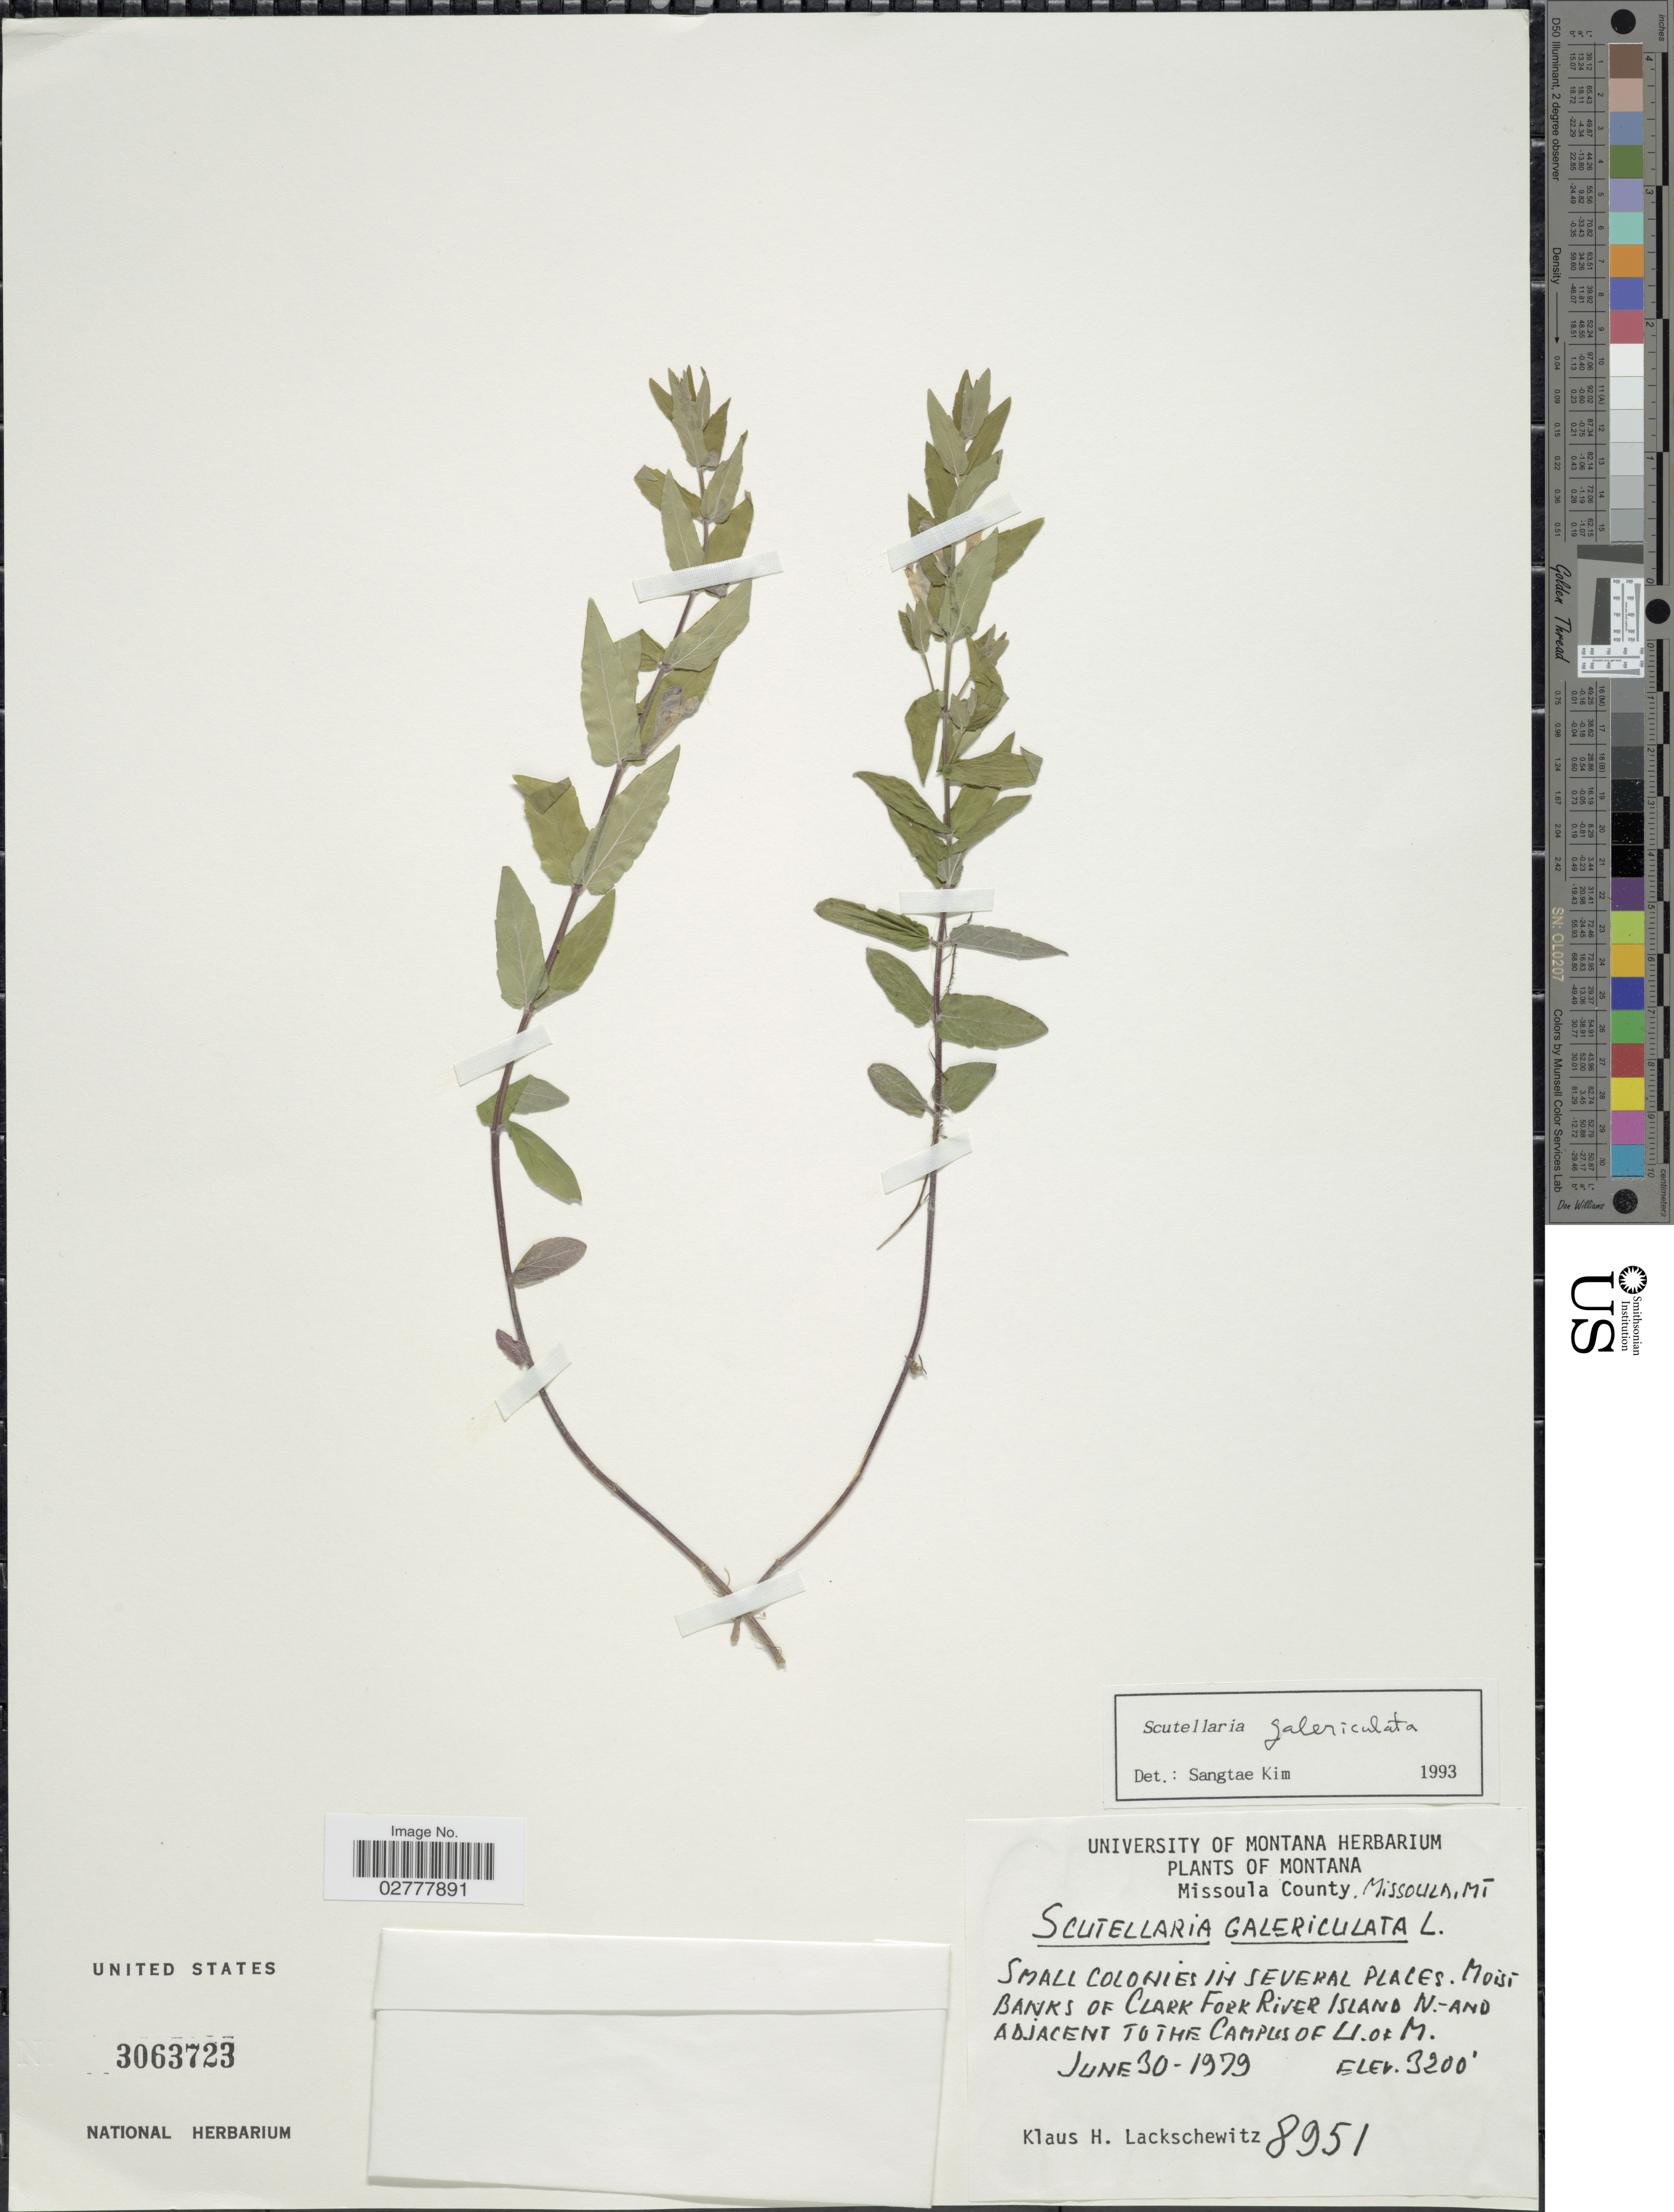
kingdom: Plantae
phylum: Tracheophyta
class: Magnoliopsida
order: Lamiales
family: Lamiaceae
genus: Scutellaria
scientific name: Scutellaria galericulata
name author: L.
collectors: K. Lackschewitz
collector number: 8951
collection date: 1979-06-30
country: United States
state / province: Montana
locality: Missoula County. Missoula Mt. Moist banks of Clark Fork River Island N.-and adjacent to the Campus of U. of M.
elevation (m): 975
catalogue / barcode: US 3063723